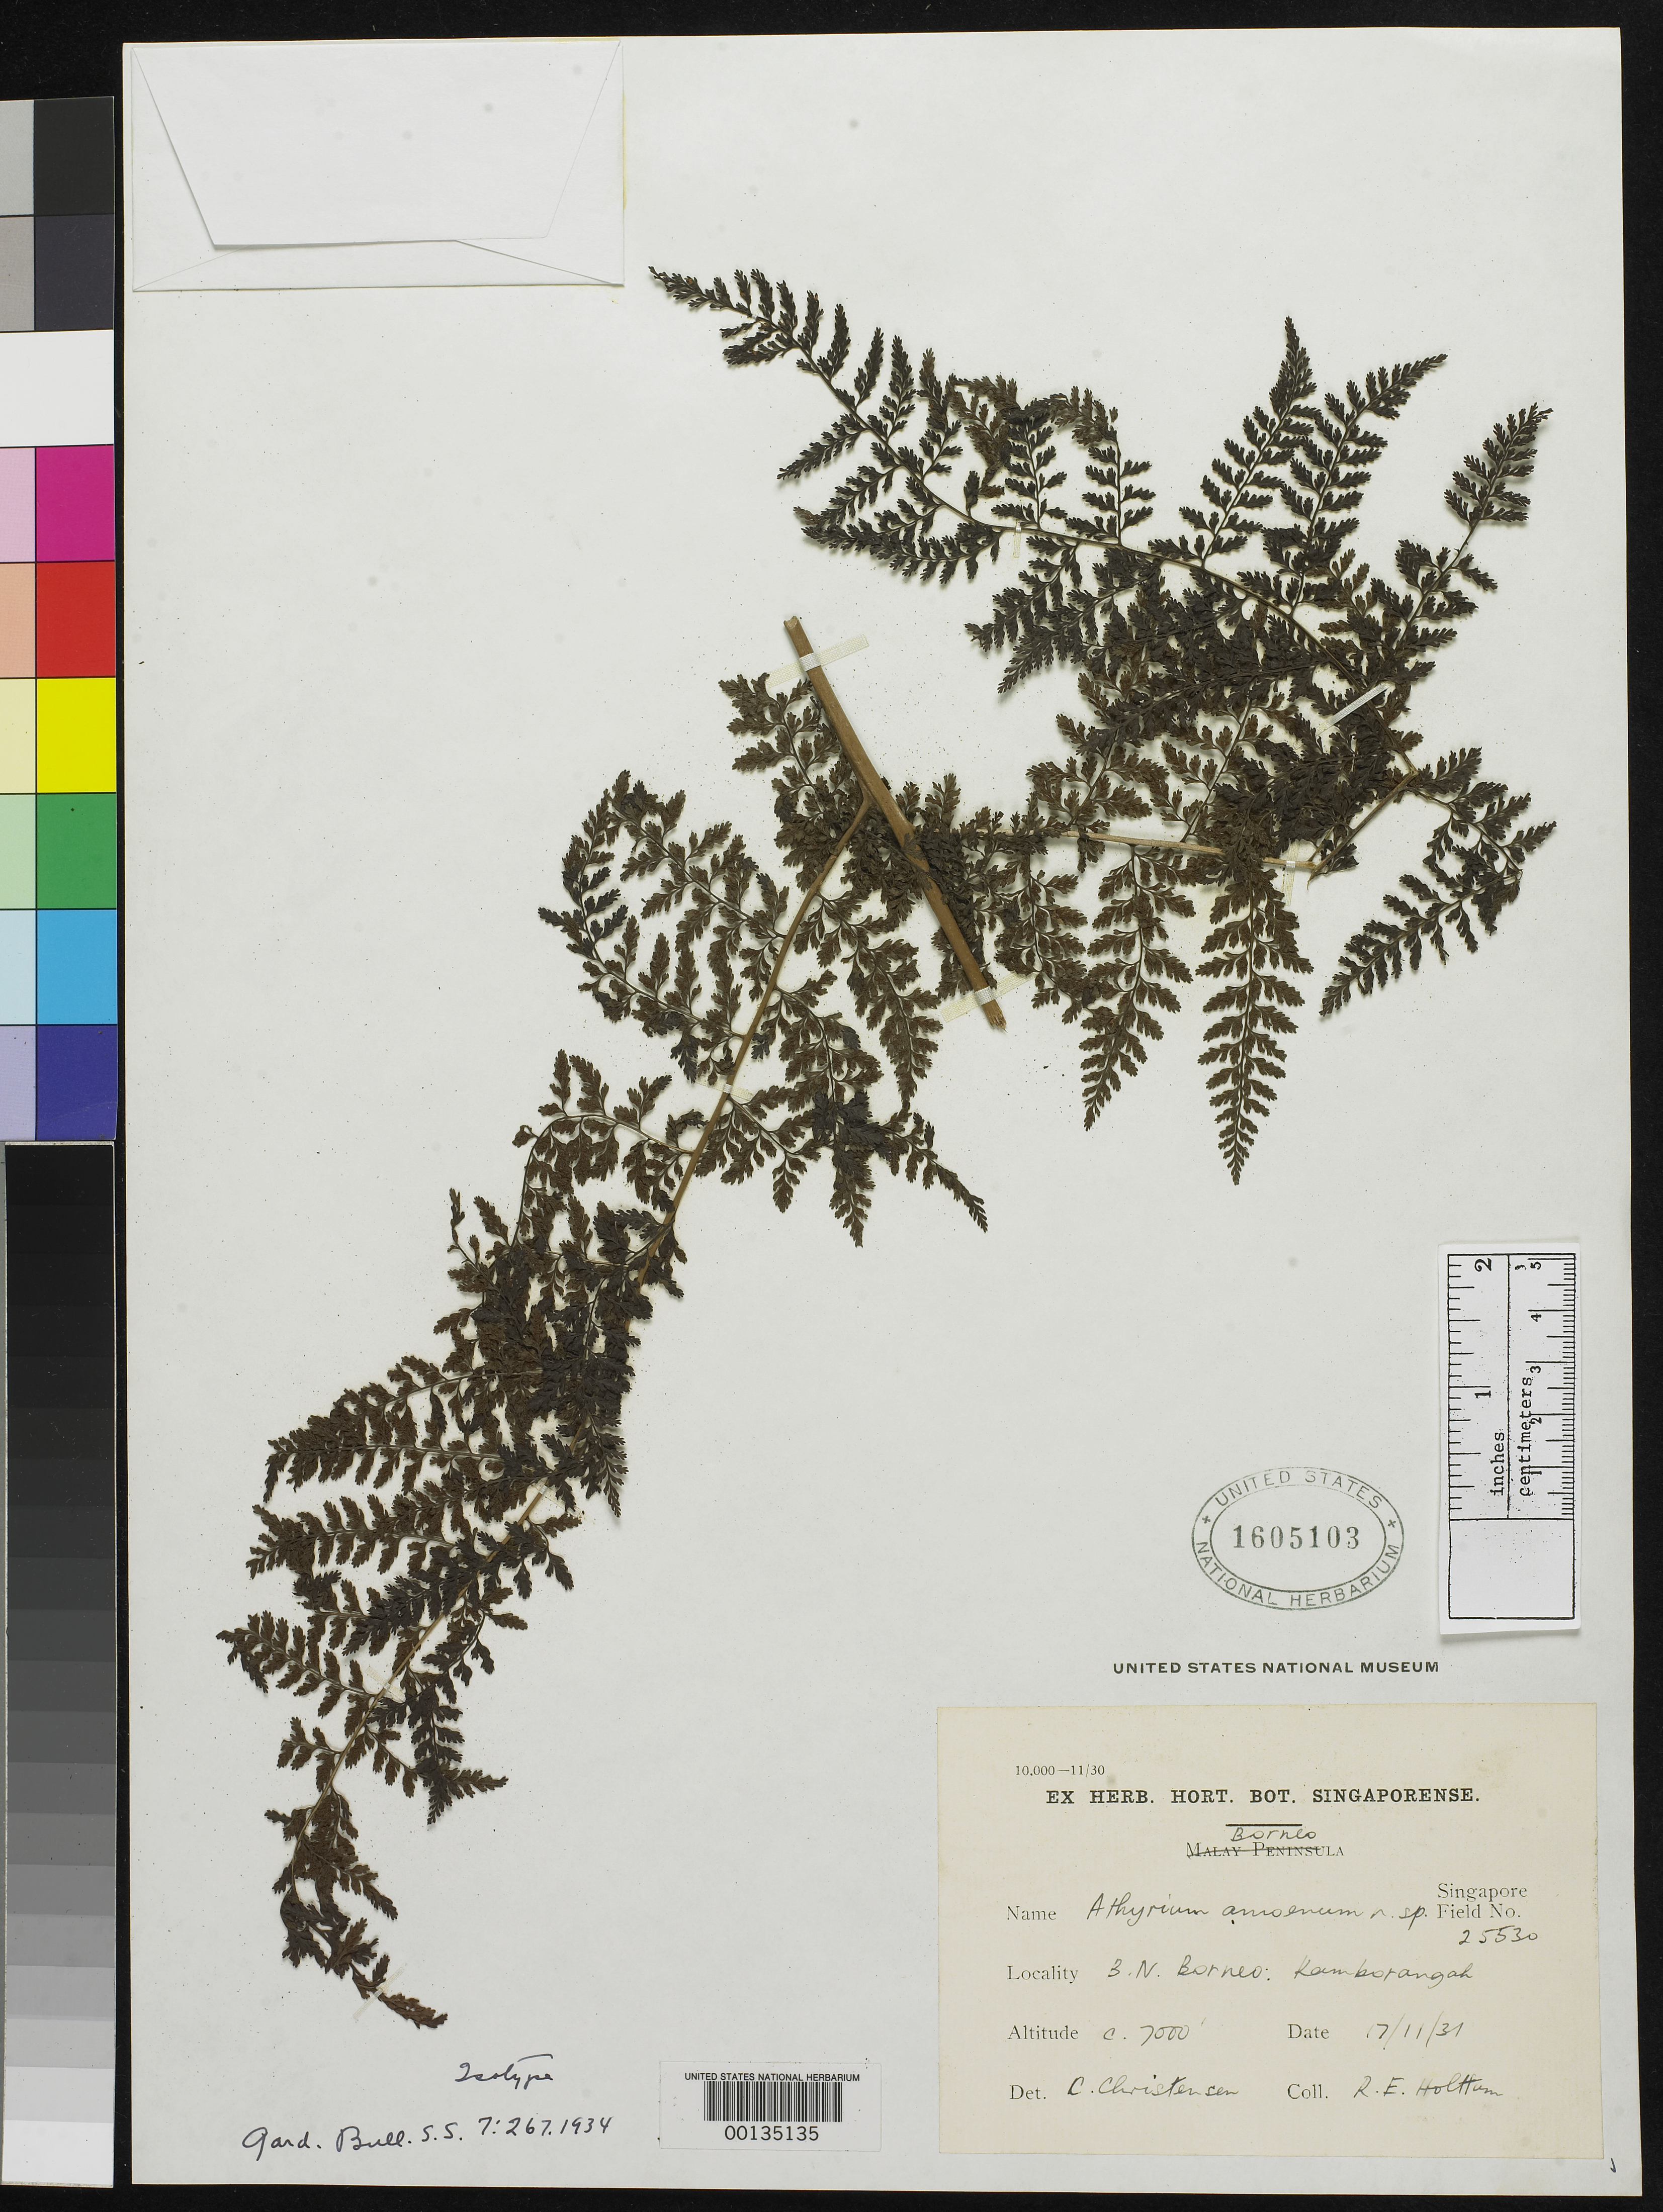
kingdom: Plantae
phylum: Tracheophyta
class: Polypodiopsida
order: Polypodiales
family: Athyriaceae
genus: Athyrium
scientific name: Athyrium amoenum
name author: C. Chr.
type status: Type Collection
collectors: R. E. Holttum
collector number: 25530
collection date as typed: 07 Nov 1931 or 11 Jul 1931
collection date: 1931-07-11 or 1931-11-07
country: Malaysia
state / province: Sabah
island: Borneo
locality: B.N. [British North] Borneo, Kamborangah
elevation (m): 2134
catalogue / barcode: US 1605103